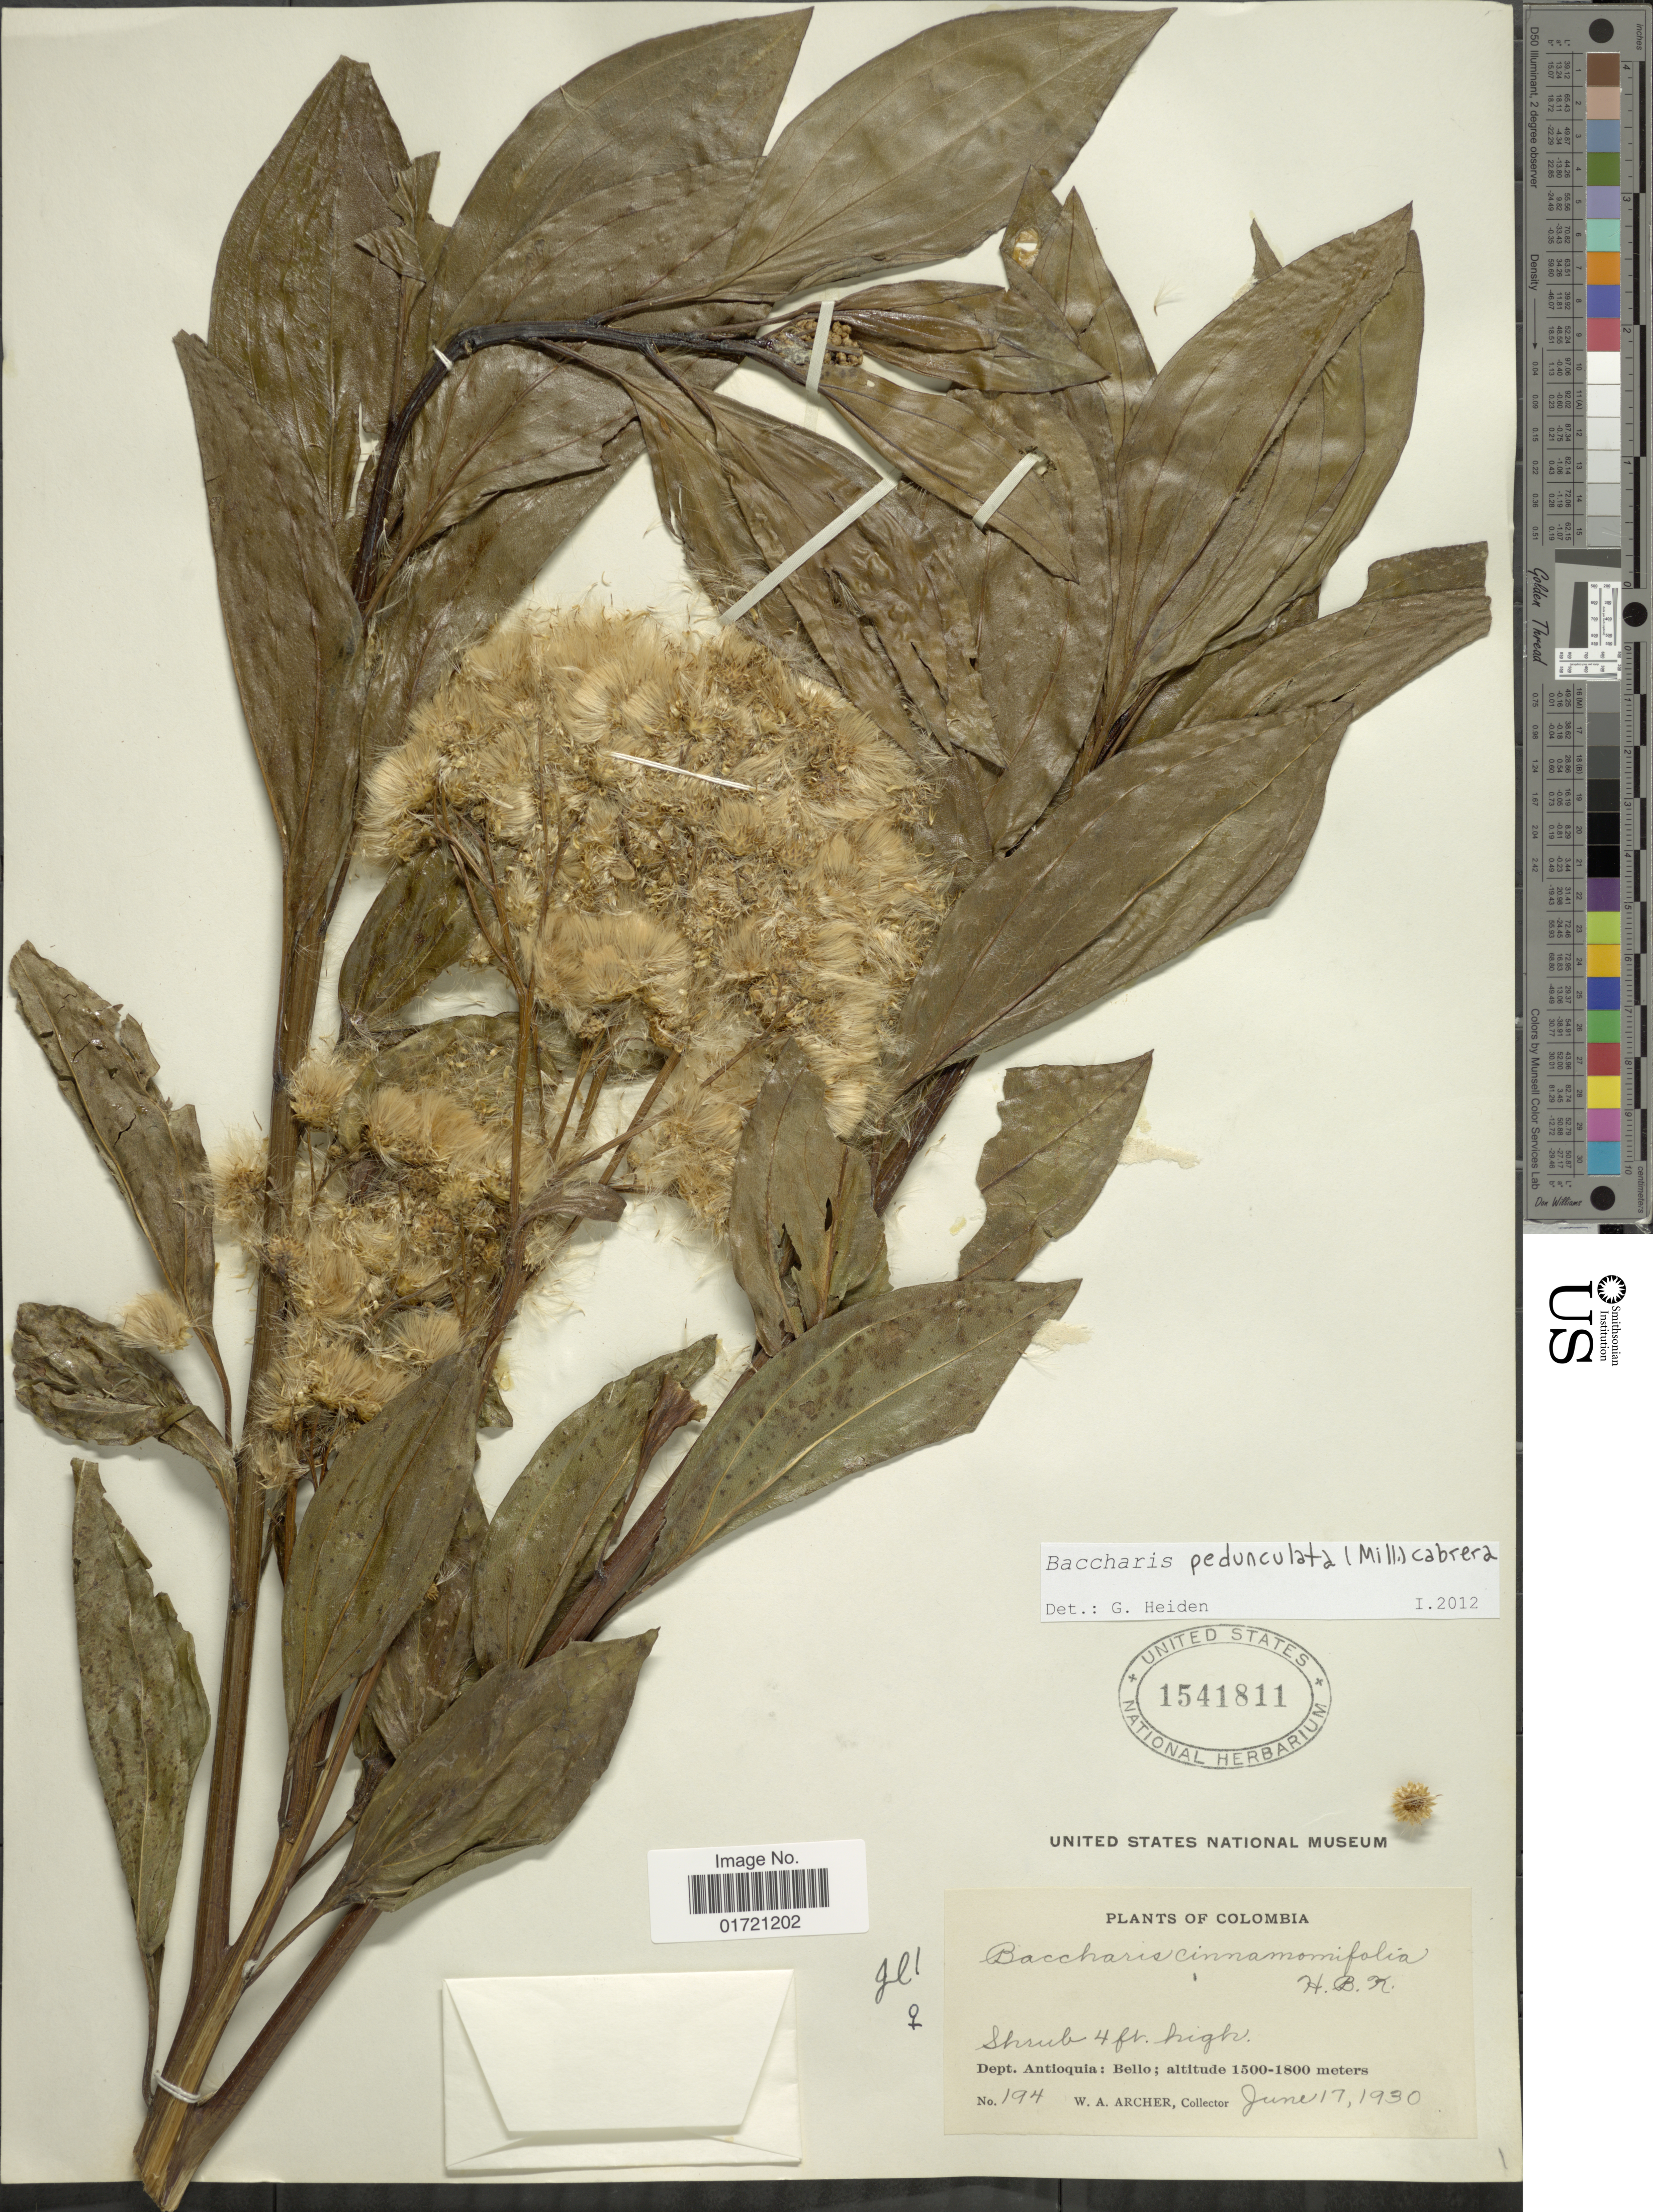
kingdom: Plantae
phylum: Tracheophyta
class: Magnoliopsida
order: Asterales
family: Asteraceae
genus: Baccharis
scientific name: Baccharis pedunculata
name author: (Mill.) Cabrera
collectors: W. A. Archer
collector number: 194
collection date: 1930-06-17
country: Colombia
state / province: Antioquia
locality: Dept. Antioquia: Bello.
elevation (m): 1500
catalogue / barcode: US 1541811